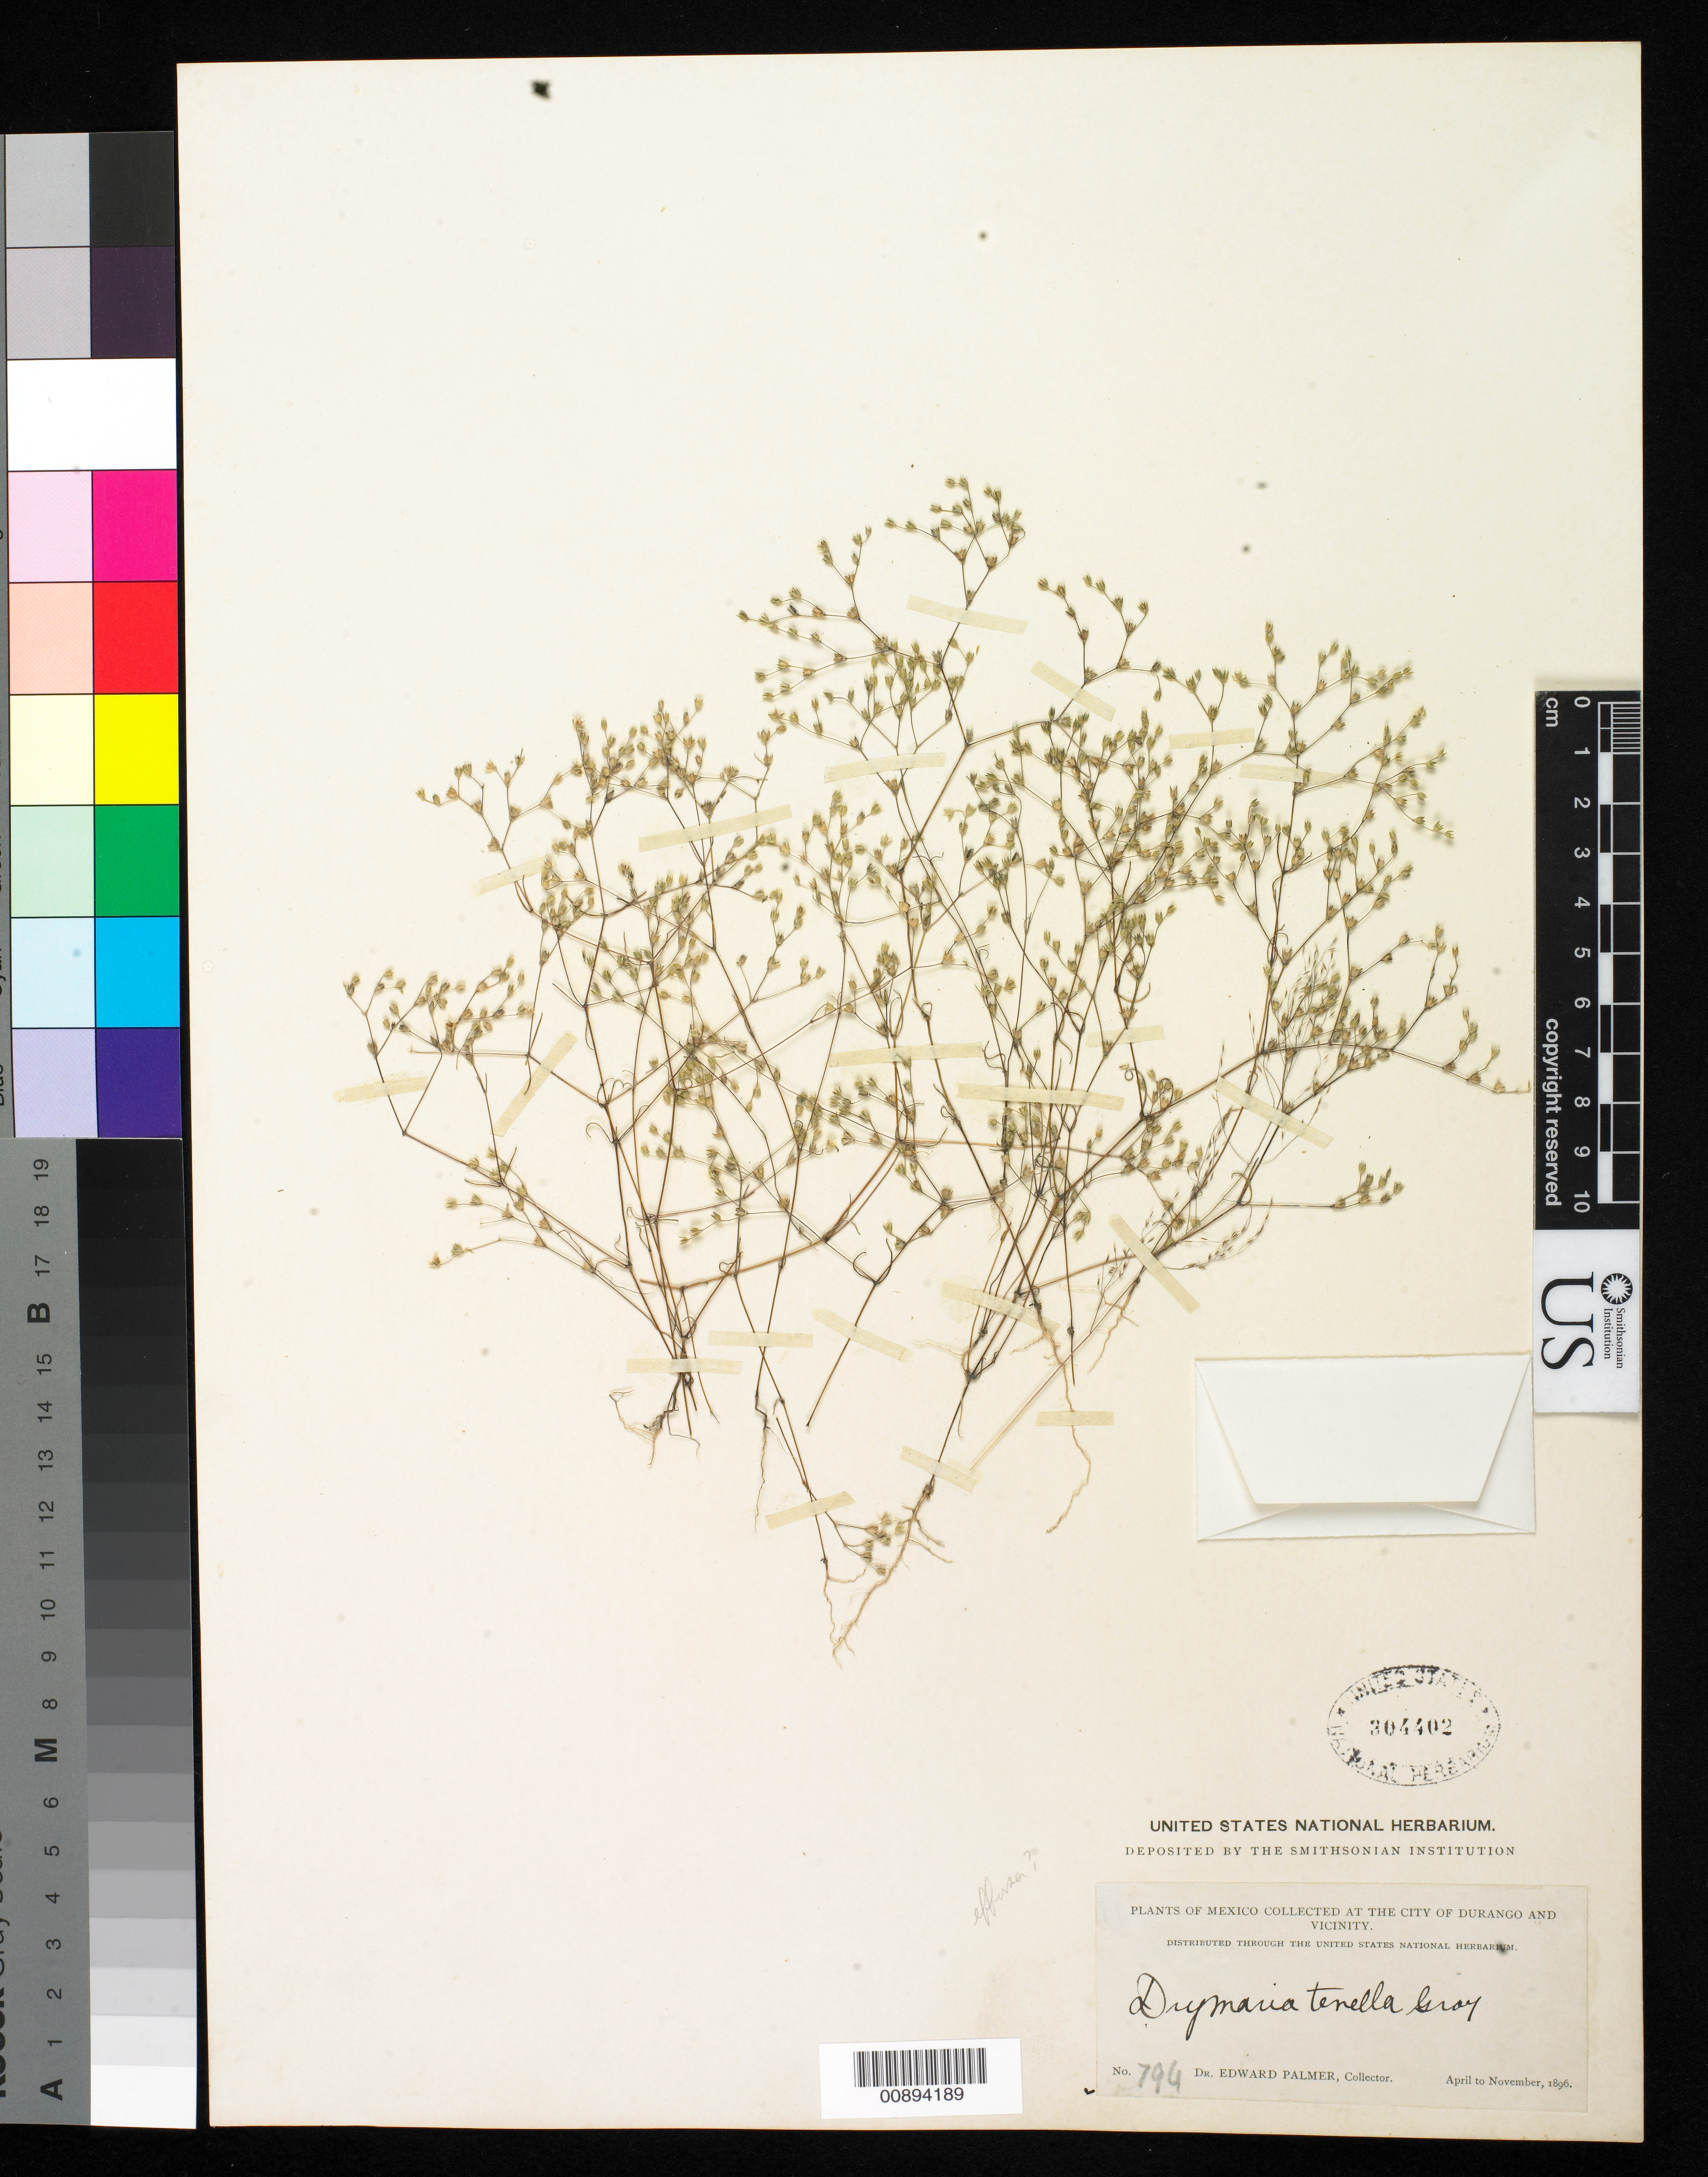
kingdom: Plantae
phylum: Tracheophyta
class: Magnoliopsida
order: Caryophyllales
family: Caryophyllaceae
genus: Drymaria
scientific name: Drymaria tenella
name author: A. Gray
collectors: E. Palmer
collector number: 794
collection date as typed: Apr 1896 to -- Nov 1896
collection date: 1896-04/1896-11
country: Mexico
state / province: Durango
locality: City of Durango and vicinity.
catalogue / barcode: US 304402